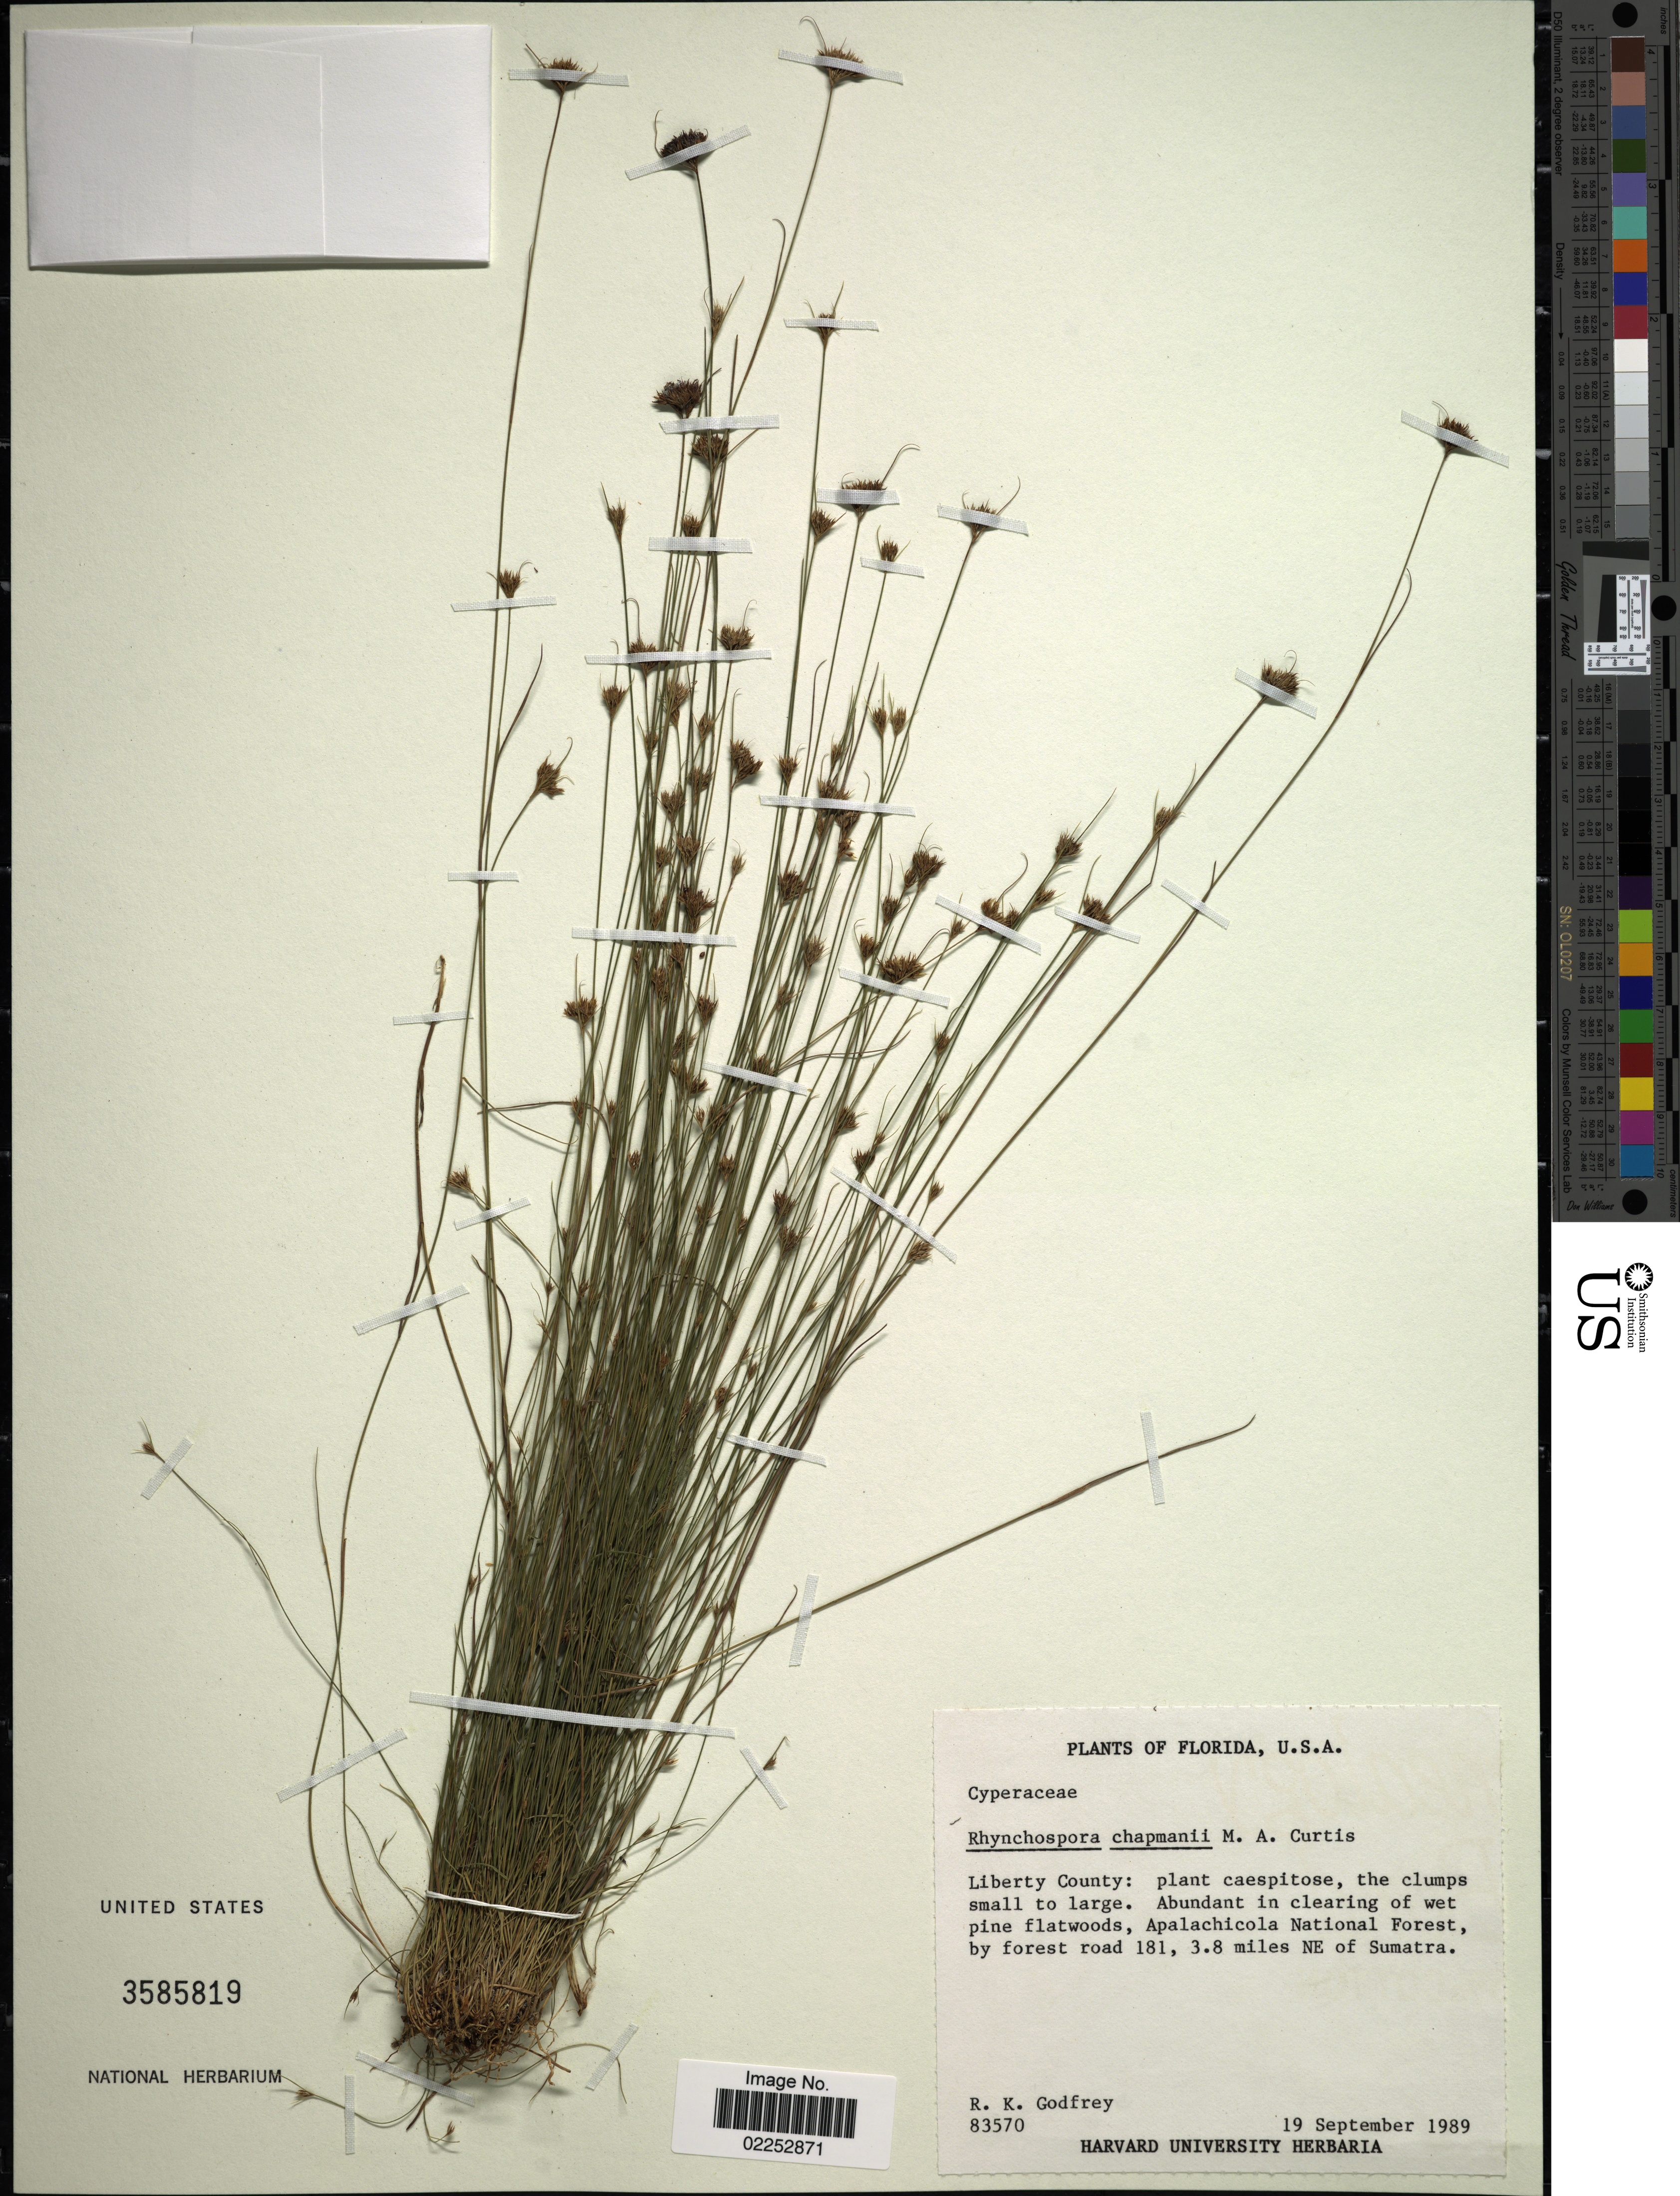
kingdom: Plantae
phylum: Tracheophyta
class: Liliopsida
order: Poales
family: Cyperaceae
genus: Rhynchospora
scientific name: Rhynchospora chapmanii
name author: M.A. Curtis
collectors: R. K. Godfrey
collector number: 83570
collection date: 1989-09-19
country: United States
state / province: Florida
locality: Liberty County: Apalachicola National Forest, by forest road 181, 3.8 miles NE of Sumatra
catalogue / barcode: US 3585819